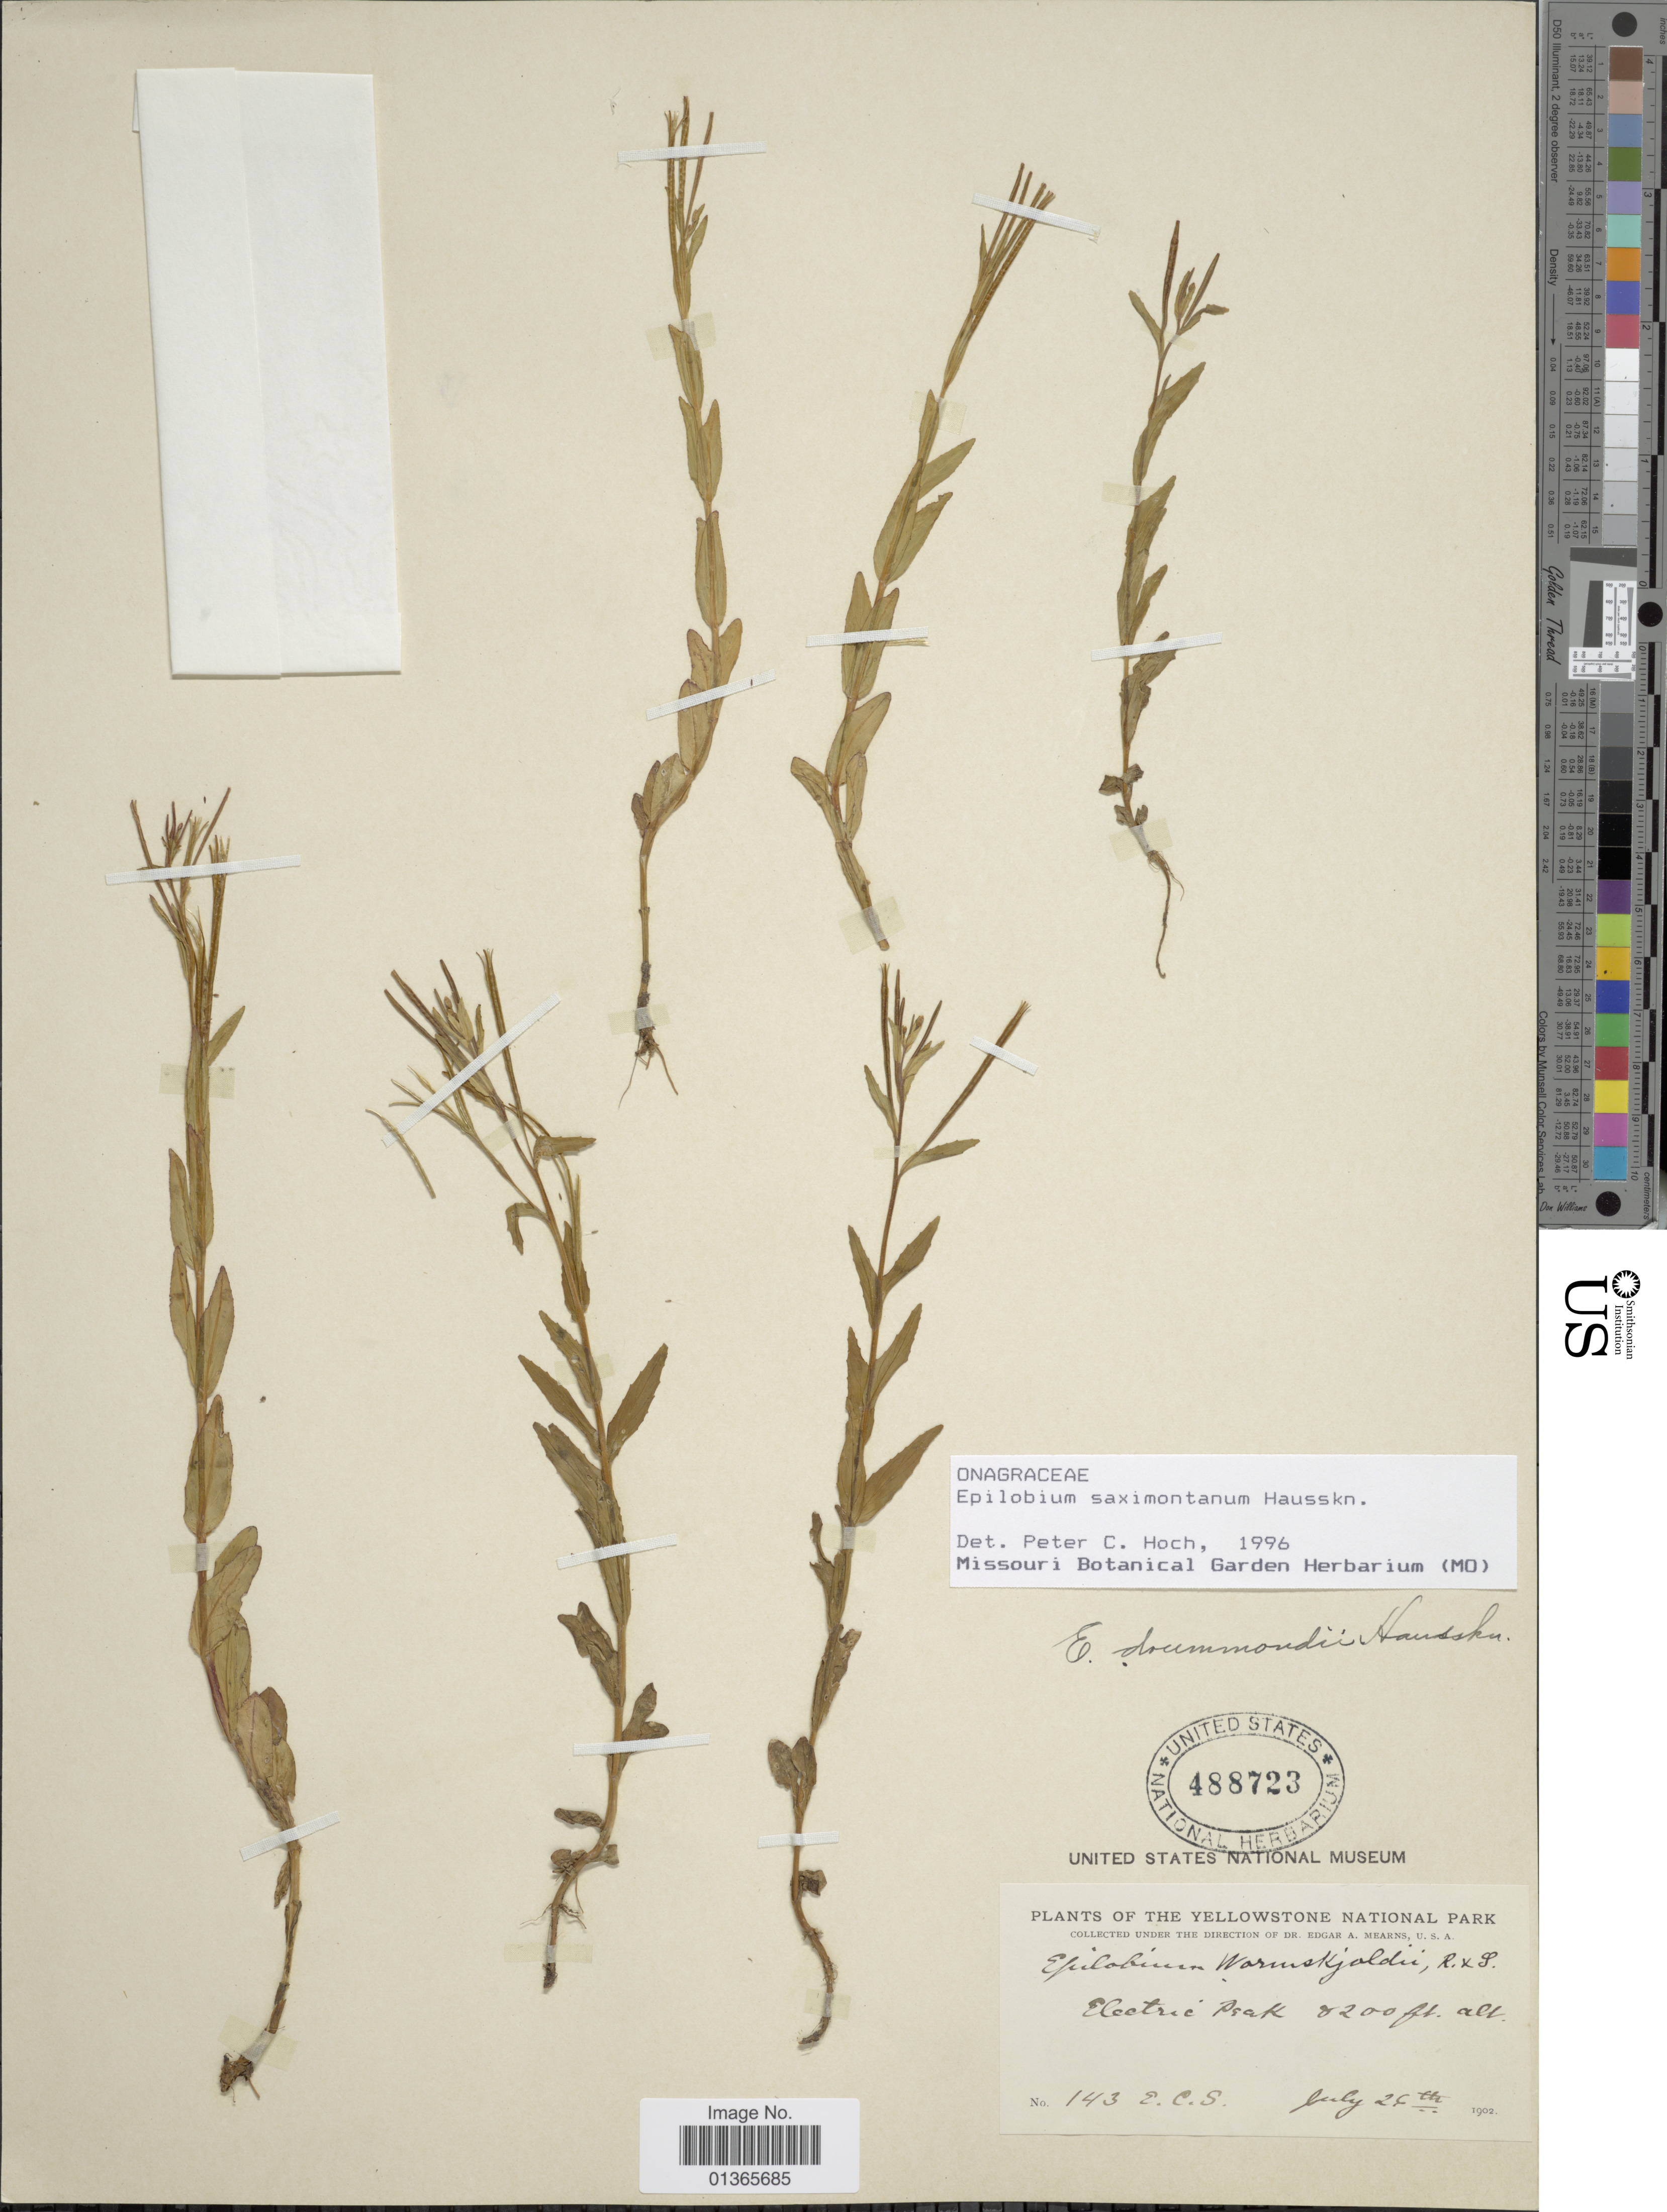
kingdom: Plantae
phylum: Tracheophyta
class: Magnoliopsida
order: Myrtales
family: Onagraceae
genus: Epilobium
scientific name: Epilobium saximontanum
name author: Hausskn.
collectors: E. C. Smith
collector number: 143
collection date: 1902-07-26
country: United States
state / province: Montana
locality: Yellowstone National Park. Electric Peak.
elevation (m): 2499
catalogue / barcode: US 488723